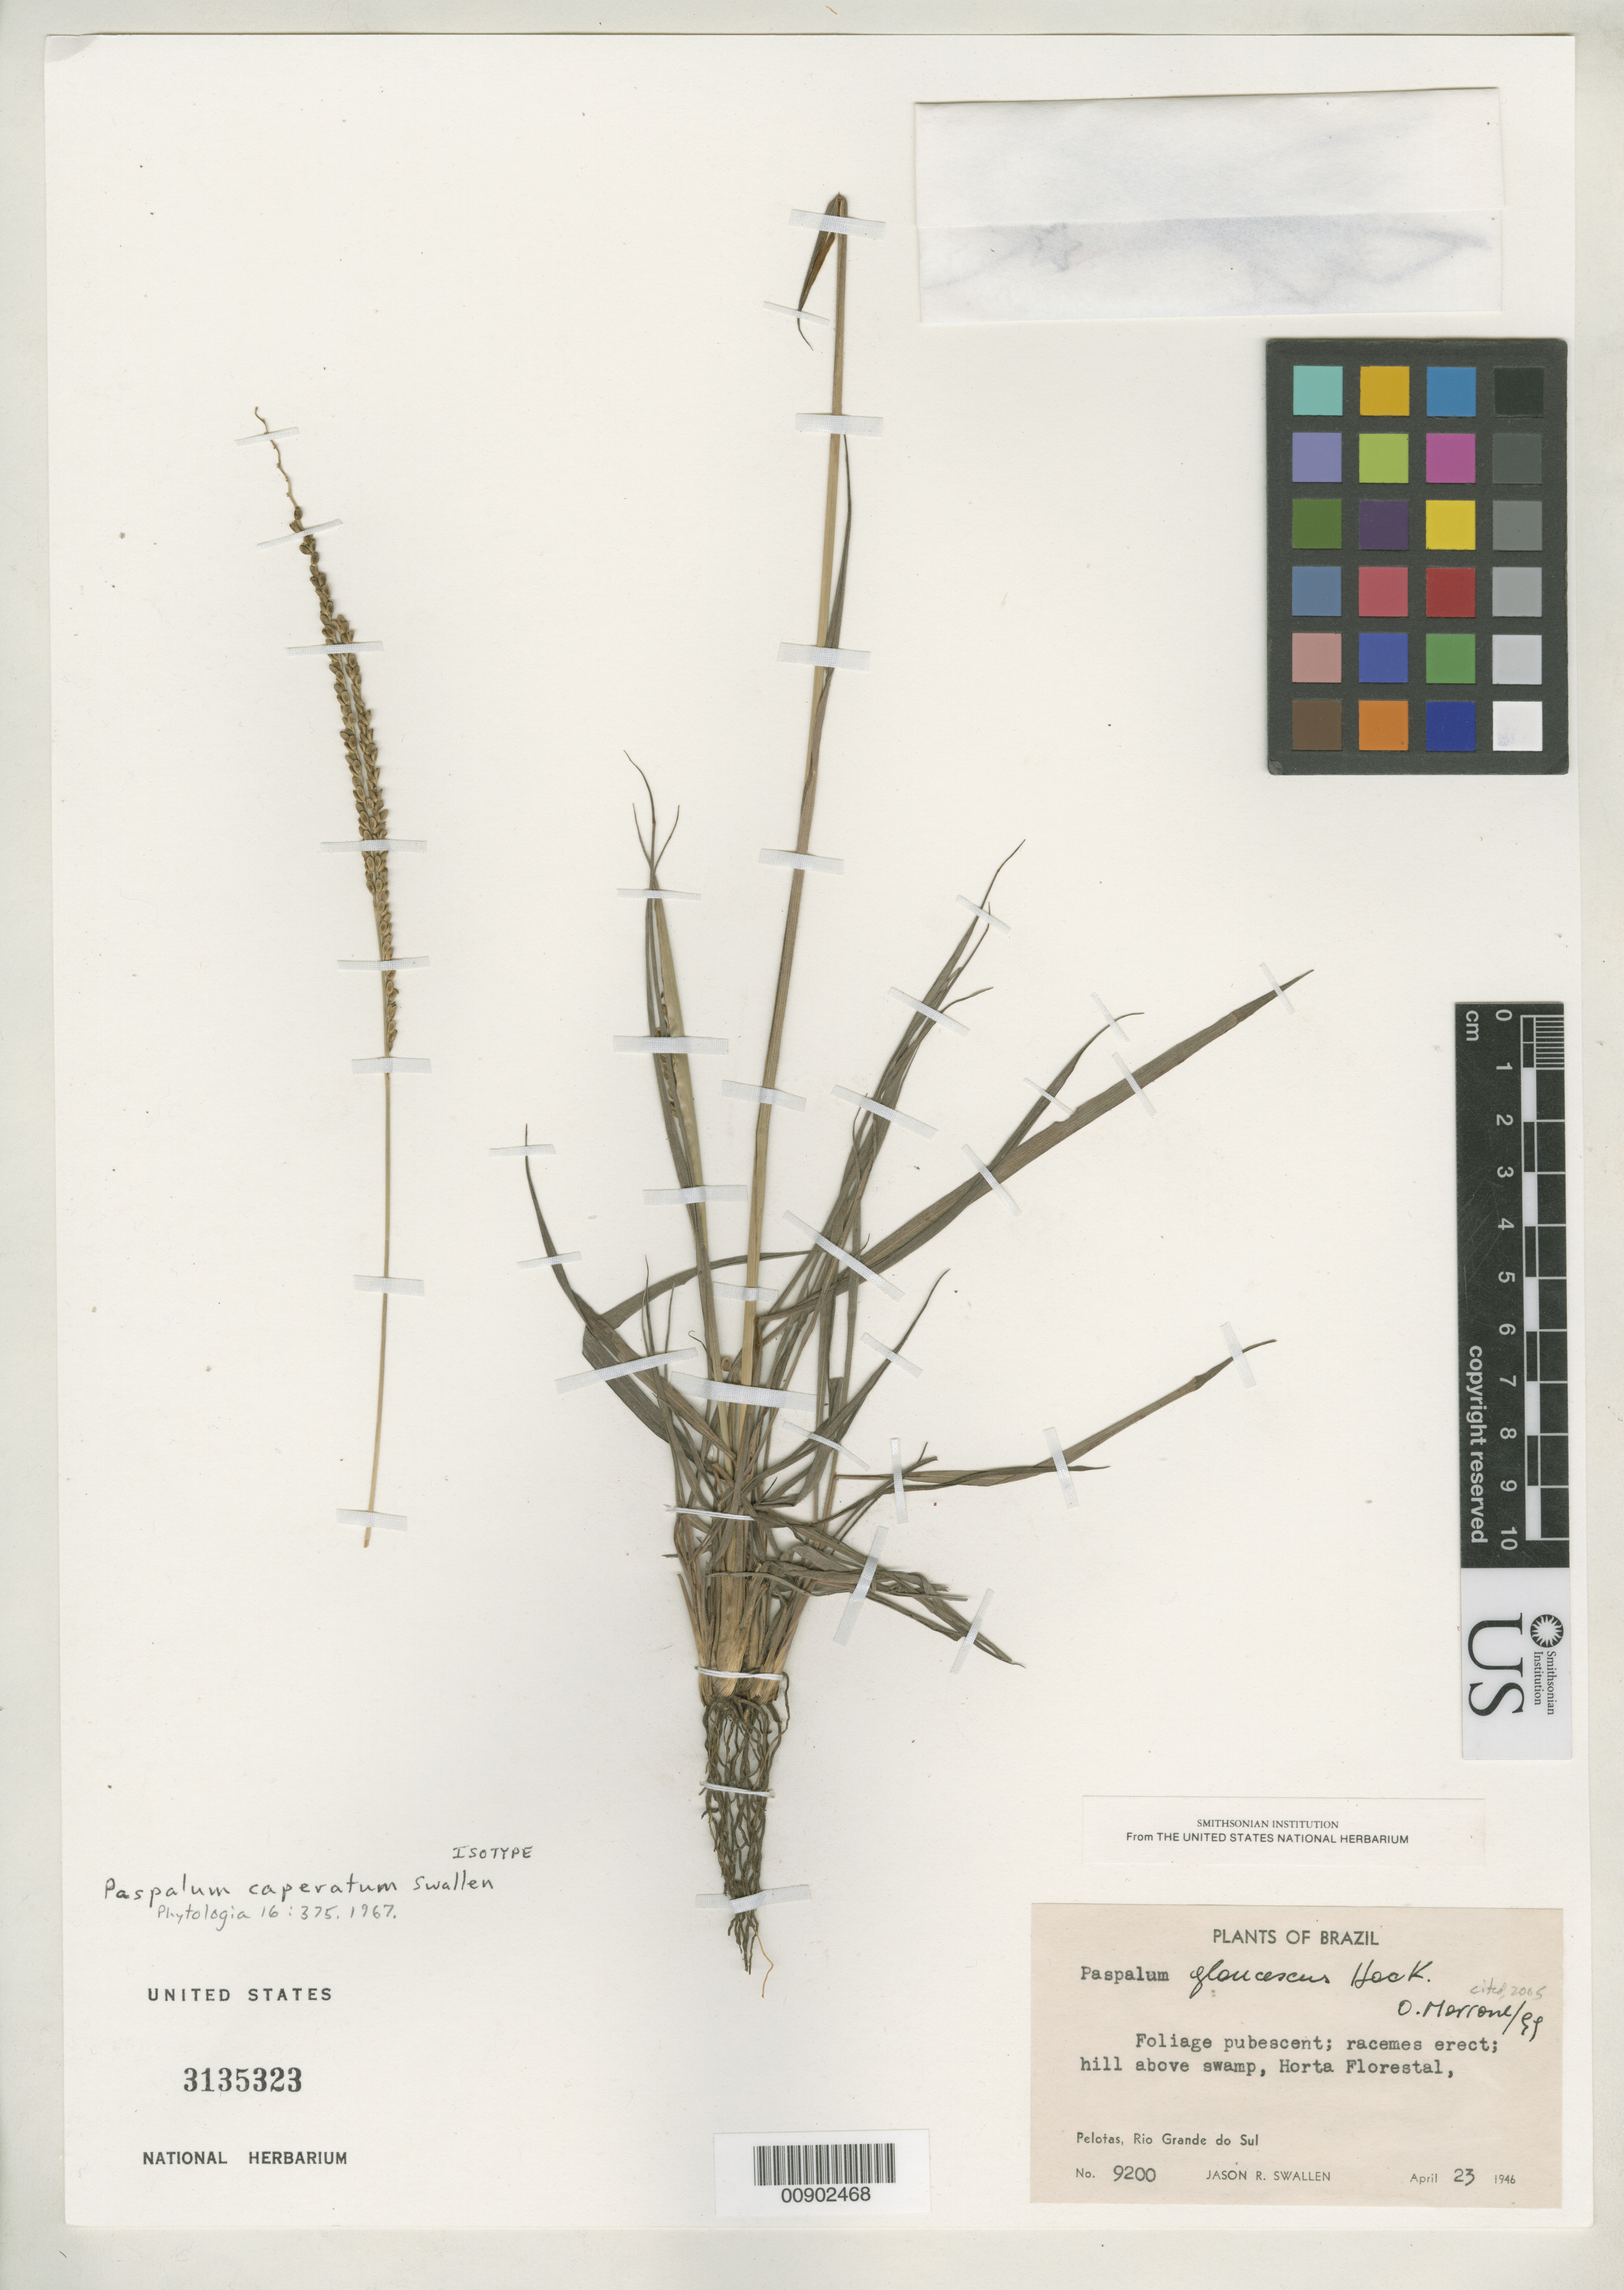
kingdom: Plantae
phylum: Tracheophyta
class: Liliopsida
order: Poales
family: Poaceae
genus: Paspalum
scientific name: Paspalum caperatum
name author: Swallen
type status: Isotype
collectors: J. R. Swallen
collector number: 9200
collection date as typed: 23 Apr 1946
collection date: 1946-04-23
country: Brazil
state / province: Rio Grande do Sul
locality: Horta Florestal, Pelotas, Rio Grande do Sul.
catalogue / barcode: US 3135323